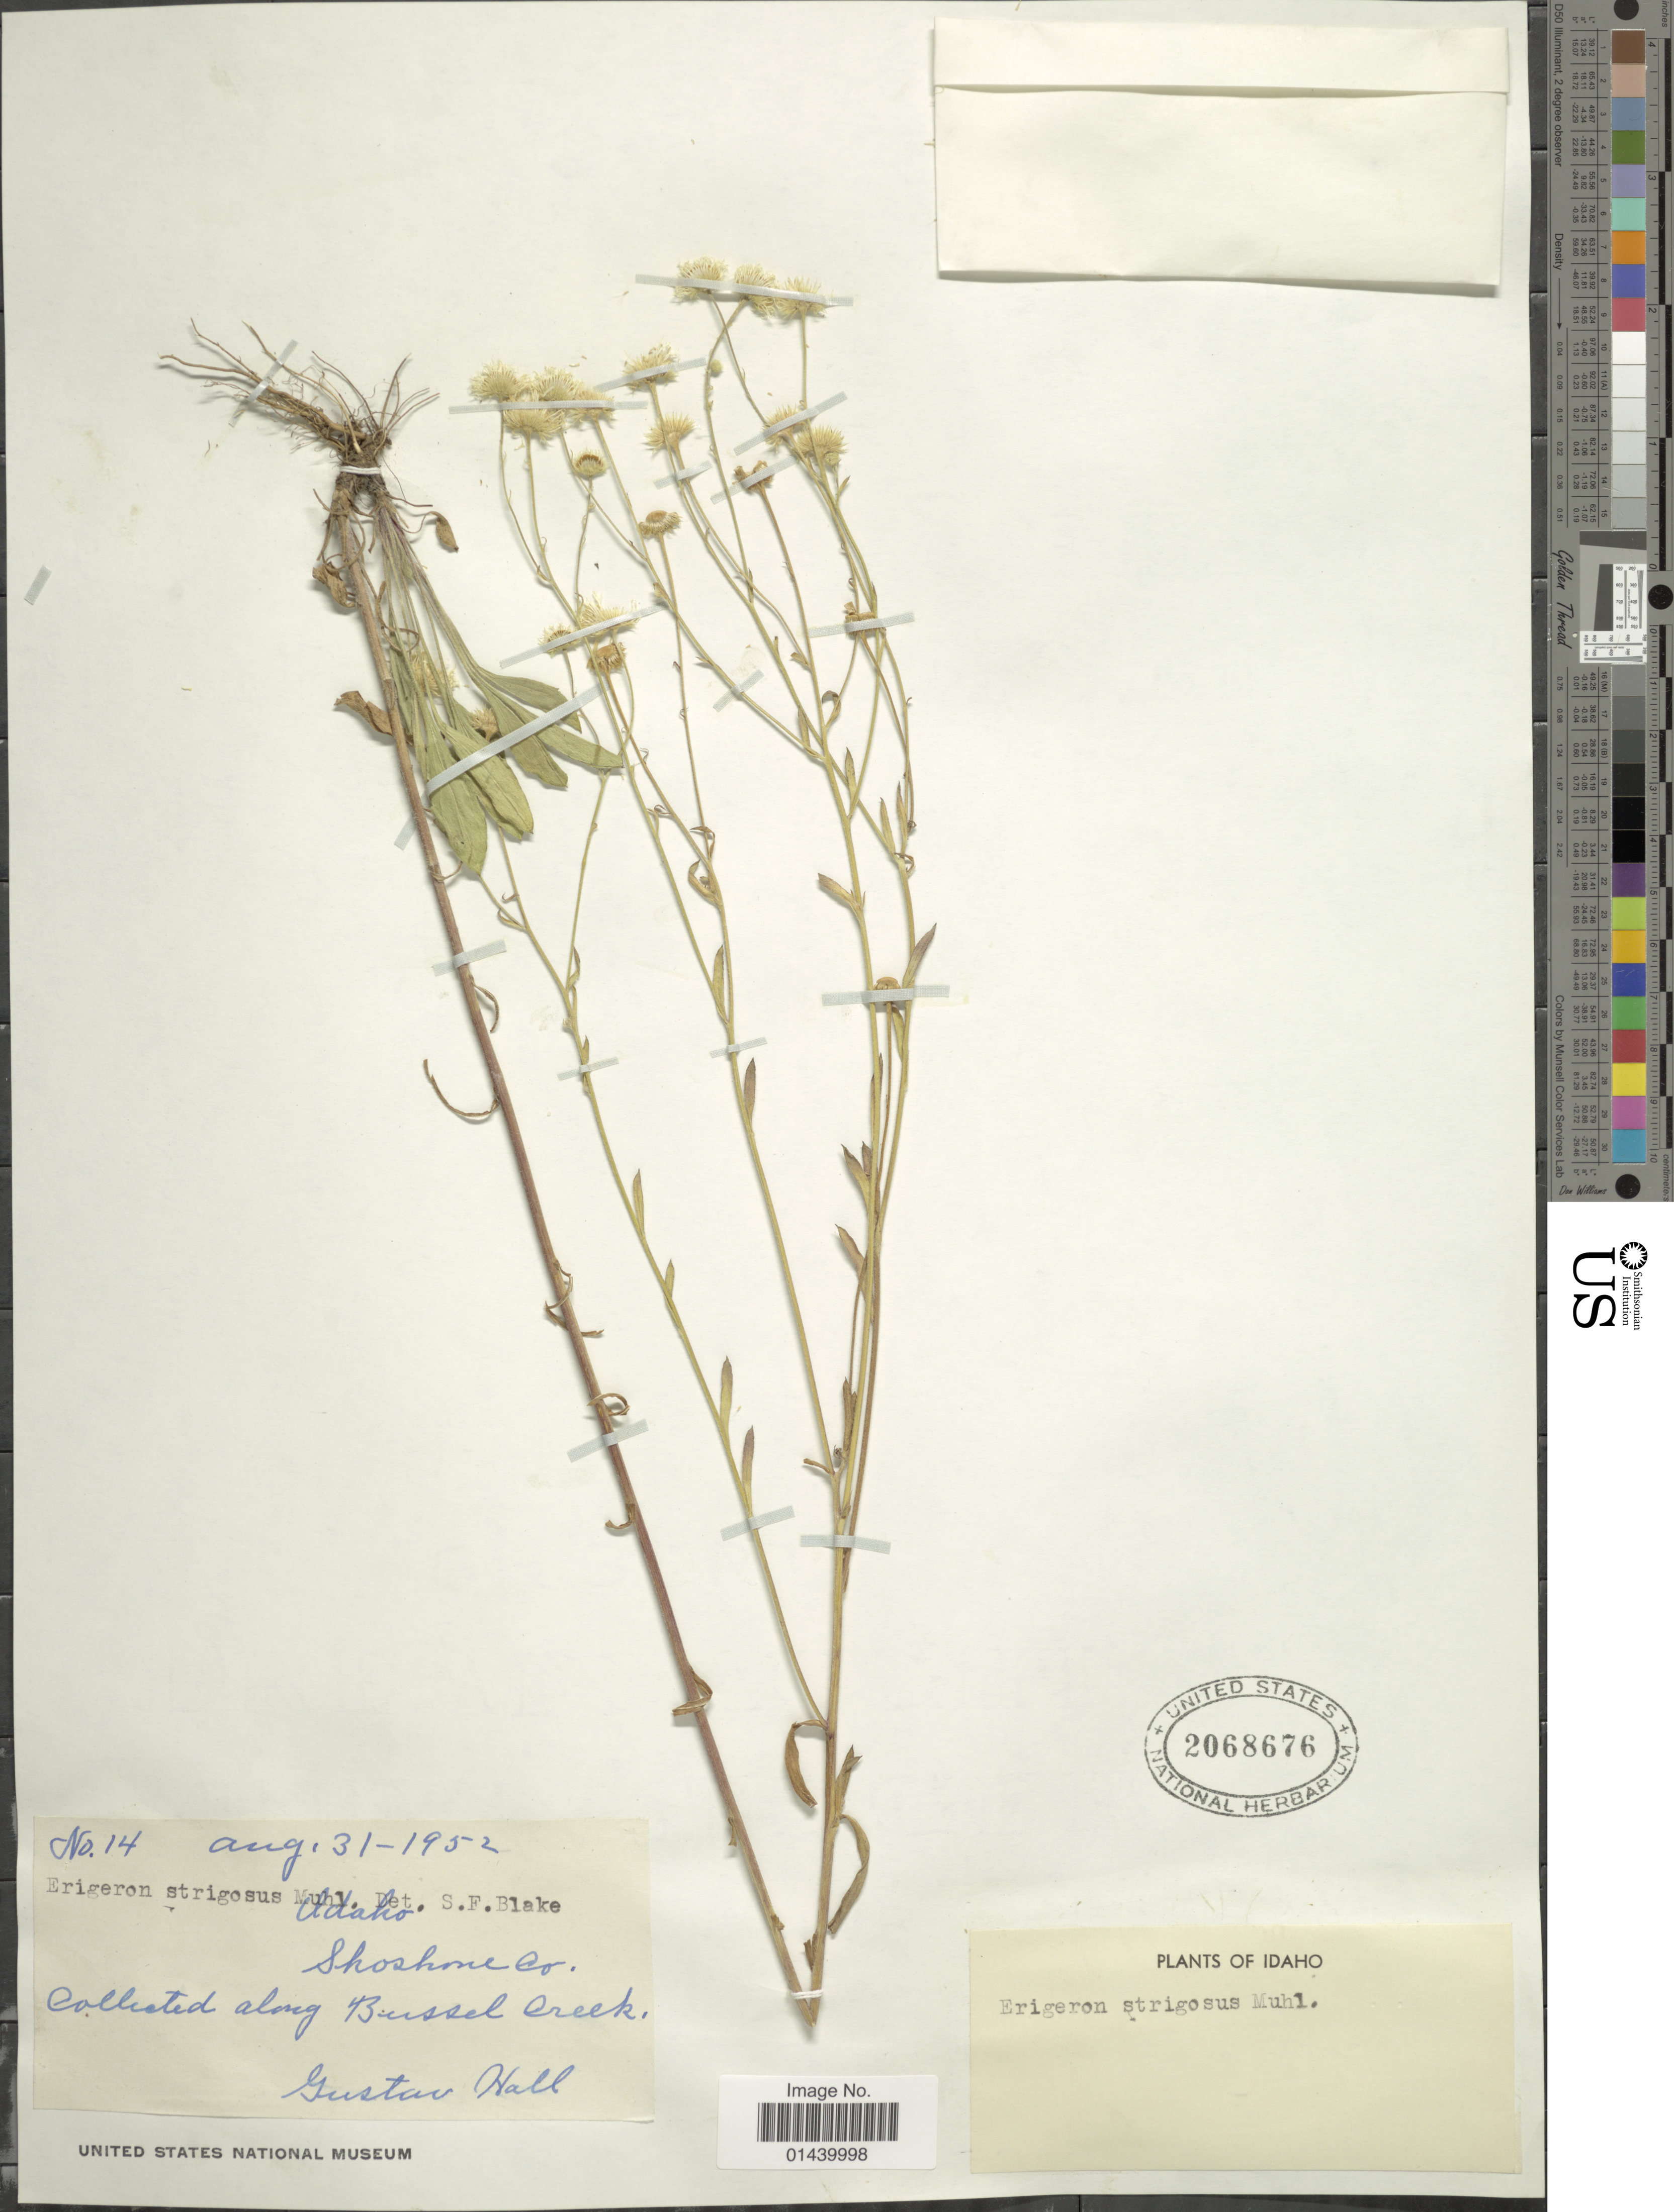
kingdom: Plantae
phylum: Tracheophyta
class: Magnoliopsida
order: Asterales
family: Asteraceae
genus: Erigeron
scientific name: Erigeron strigosus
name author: Muhl. ex Willd.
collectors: G. Hall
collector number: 14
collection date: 1952-08-31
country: United States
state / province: Idaho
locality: Shoshone Co. Along Bussel Creek.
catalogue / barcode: US 2068676